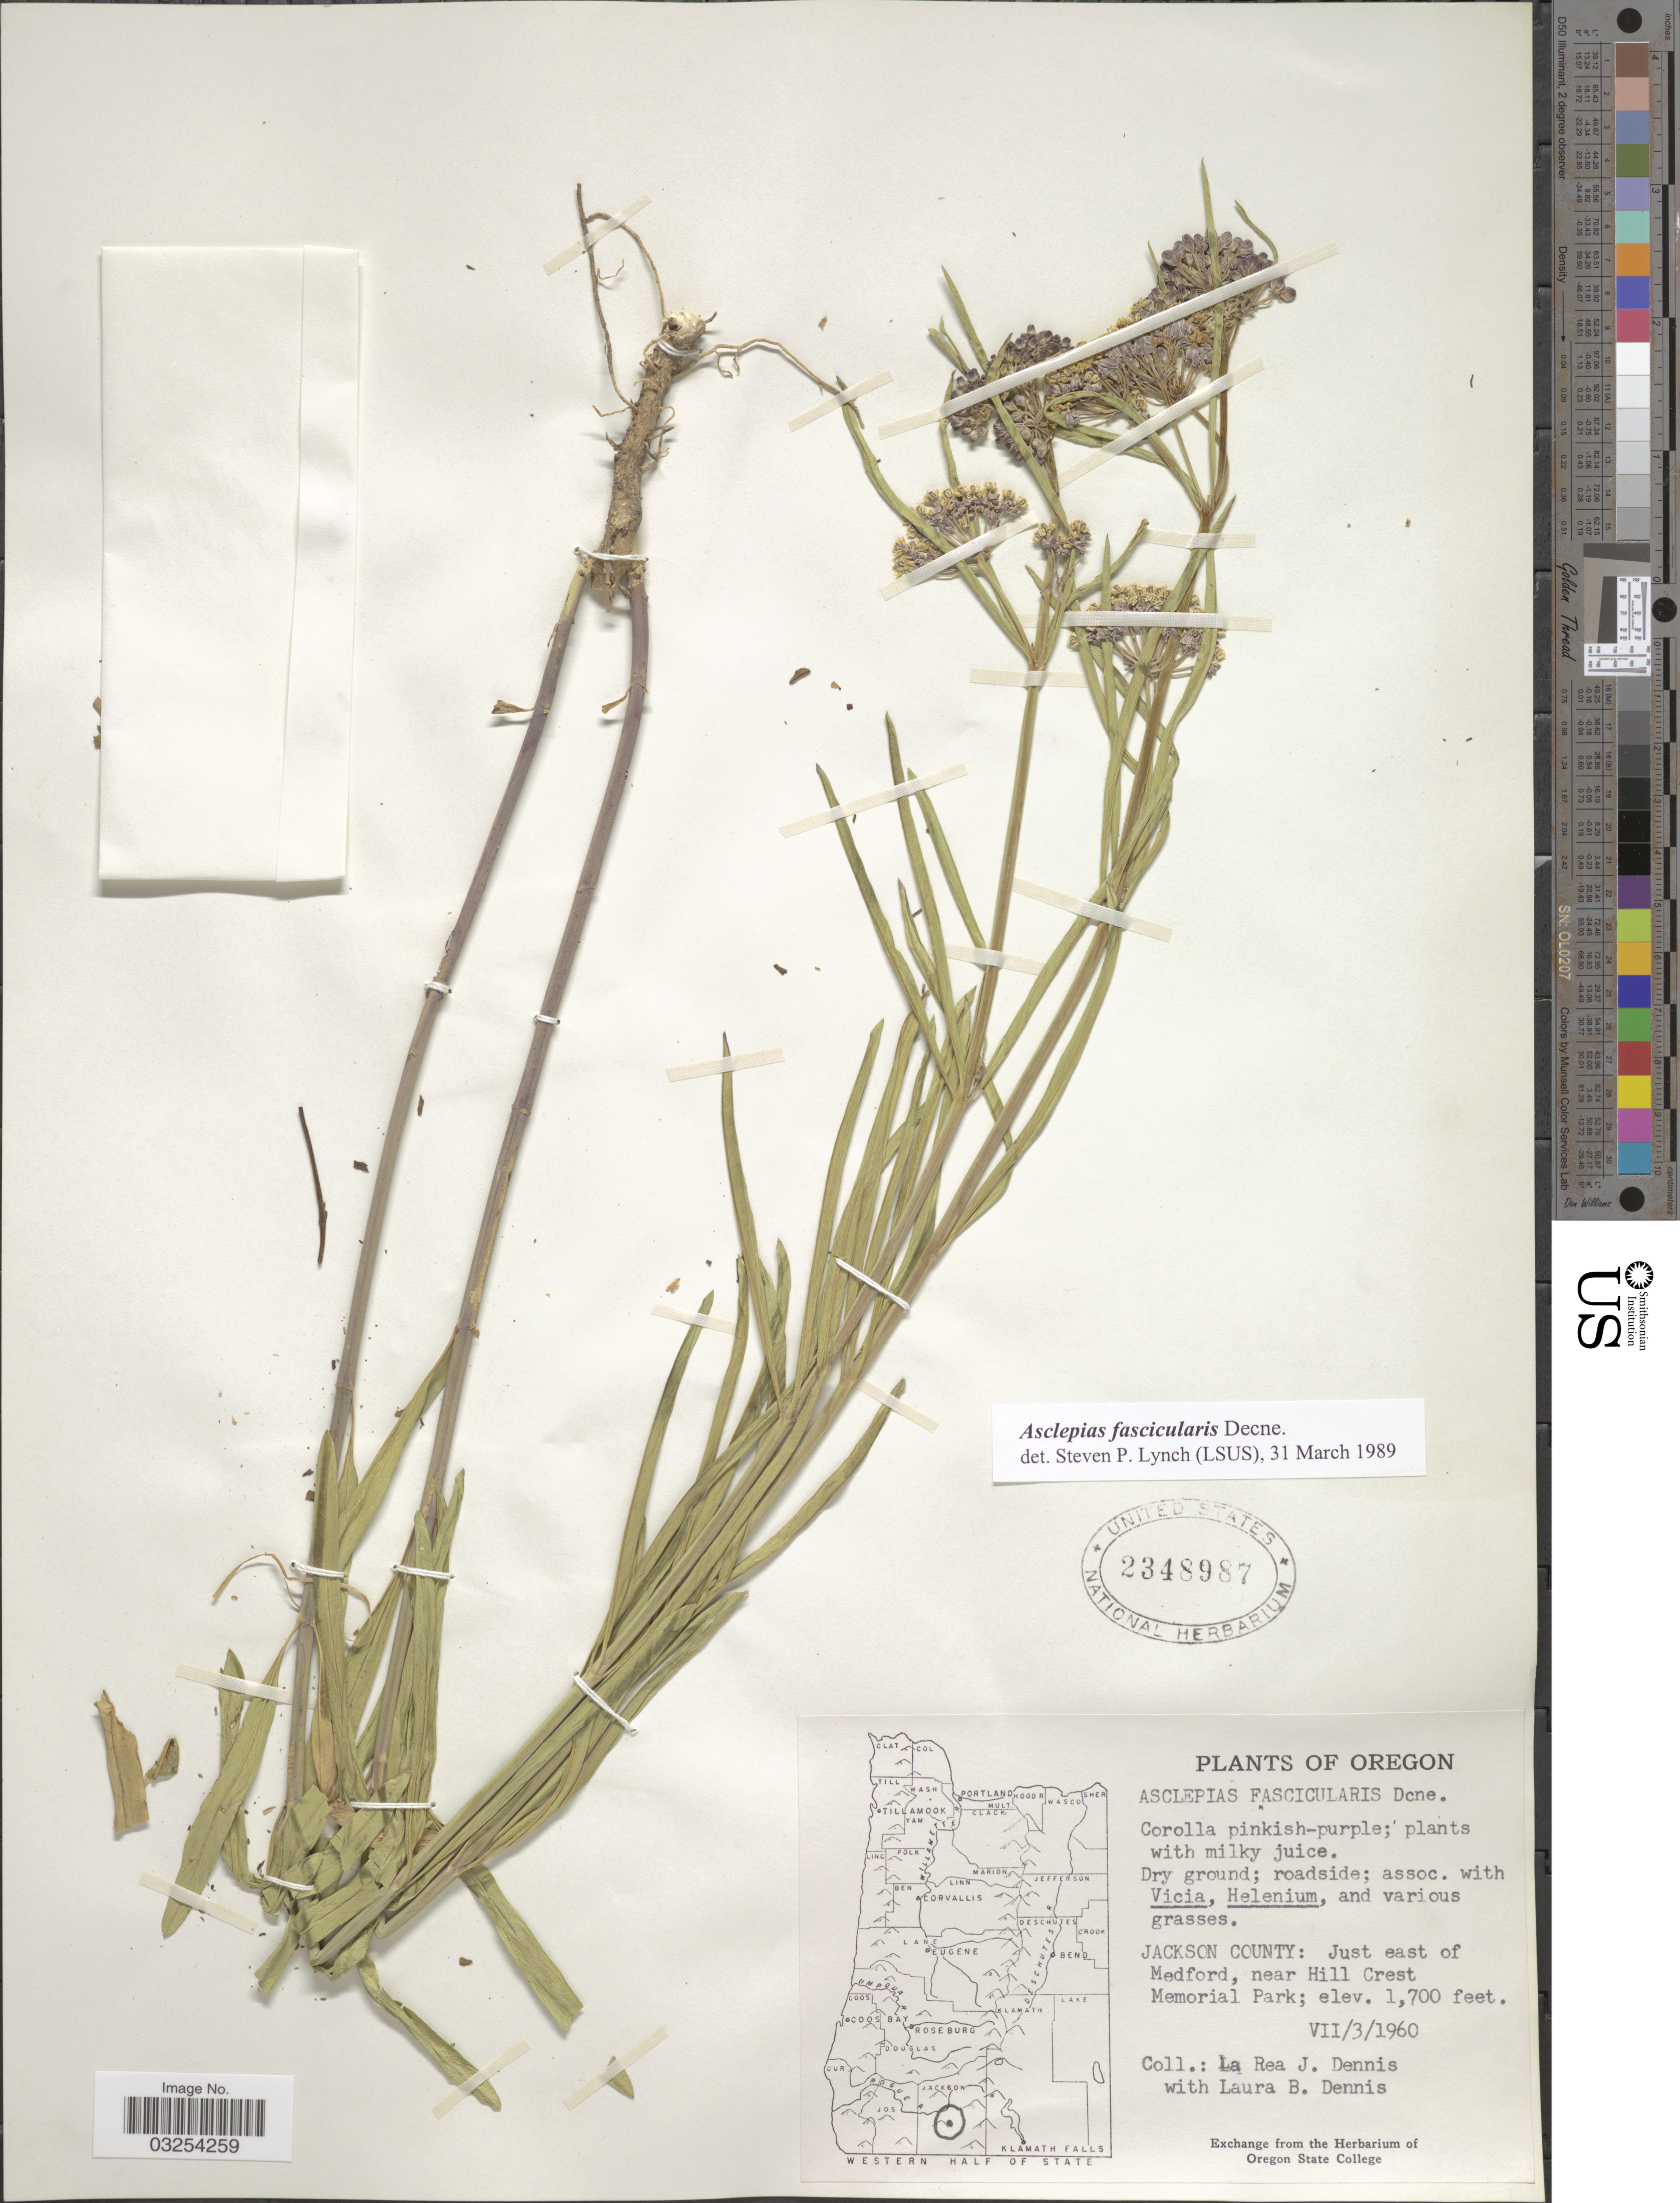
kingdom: Plantae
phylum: Tracheophyta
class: Magnoliopsida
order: Gentianales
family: Apocynaceae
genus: Asclepias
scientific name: Asclepias fascicularis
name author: Decne.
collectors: L. Dennis & L. Dennis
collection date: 1960-07-03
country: United States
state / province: Oregon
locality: Jackson County: Just east of Medford, near Hill Crest Memorial Park.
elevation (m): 518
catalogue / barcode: US 2348987